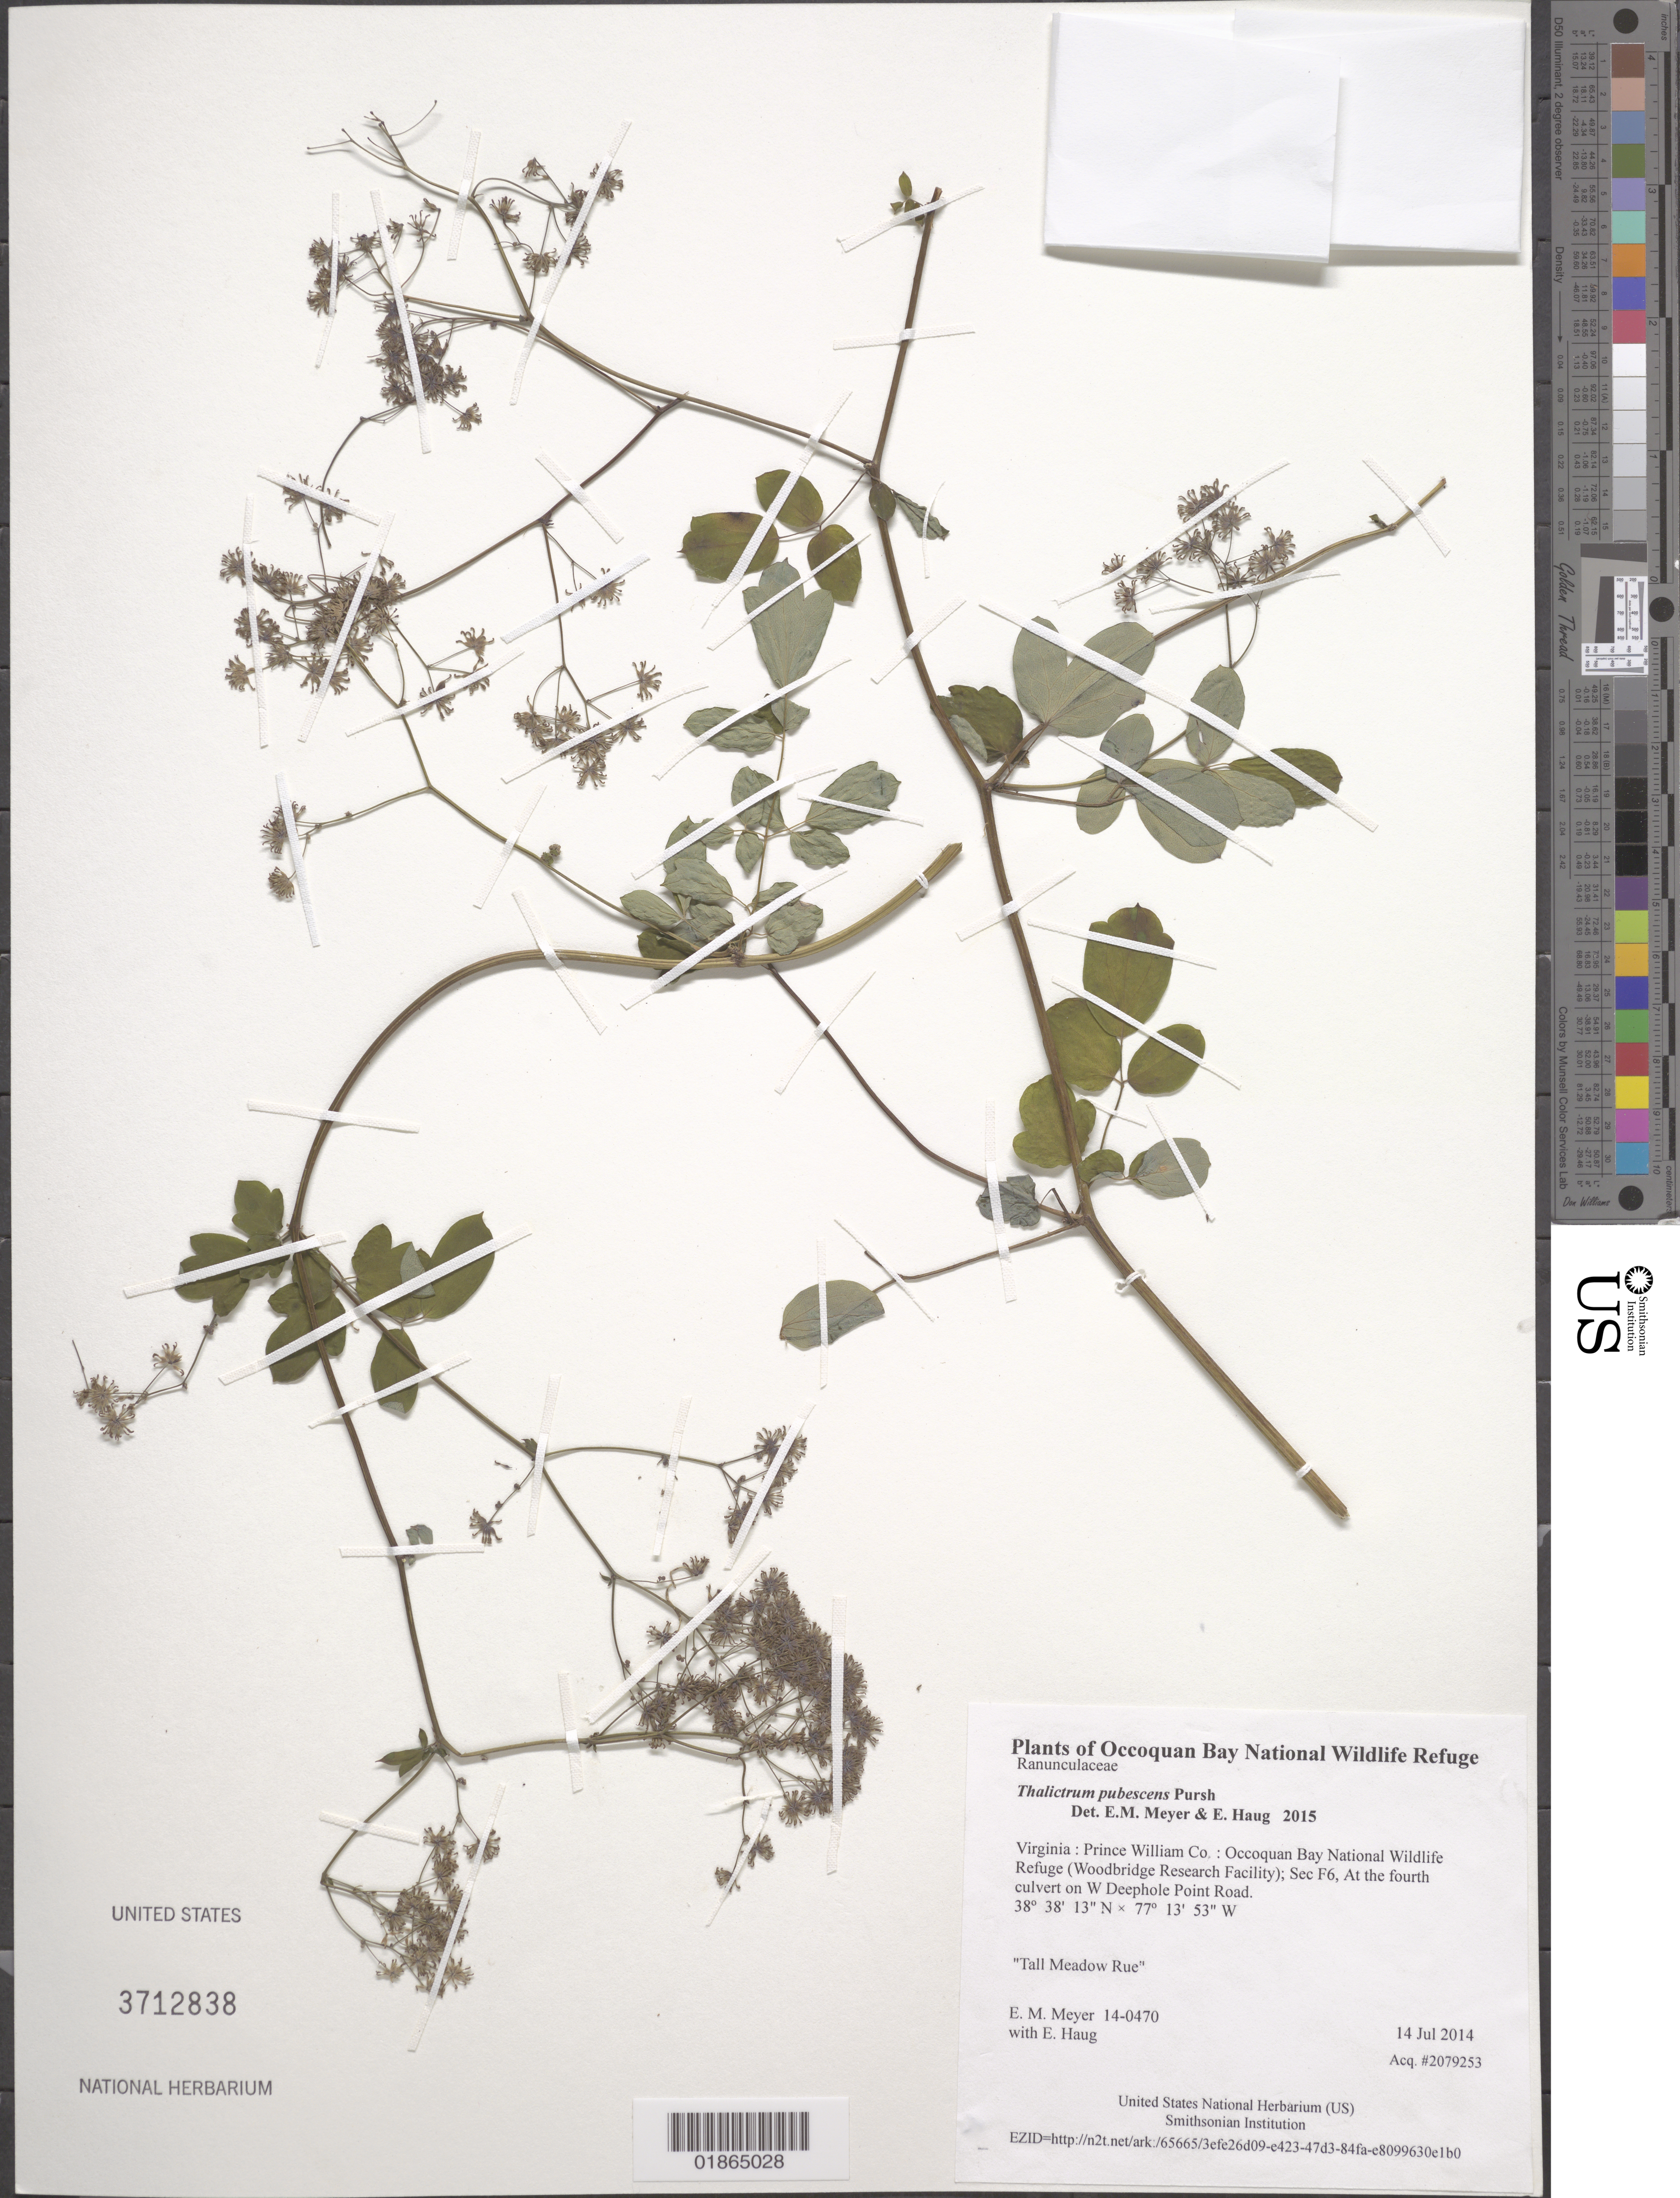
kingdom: Plantae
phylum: Tracheophyta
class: Magnoliopsida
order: Ranunculales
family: Ranunculaceae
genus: Thalictrum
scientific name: Thalictrum pubescens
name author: Pursh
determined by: Meyer, E. M.; Haug, E.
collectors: E. M. Meyer & E. Haug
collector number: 14-0470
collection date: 2014-07-14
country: United States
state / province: Virginia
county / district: Prince William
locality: Occoquan Bay National Wildlife Refuge (Woodbridge Research Facility); Sec F6, At the fourth culvert on W Deephole Point Road.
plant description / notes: Tall Meadow Rue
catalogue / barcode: US 3712838